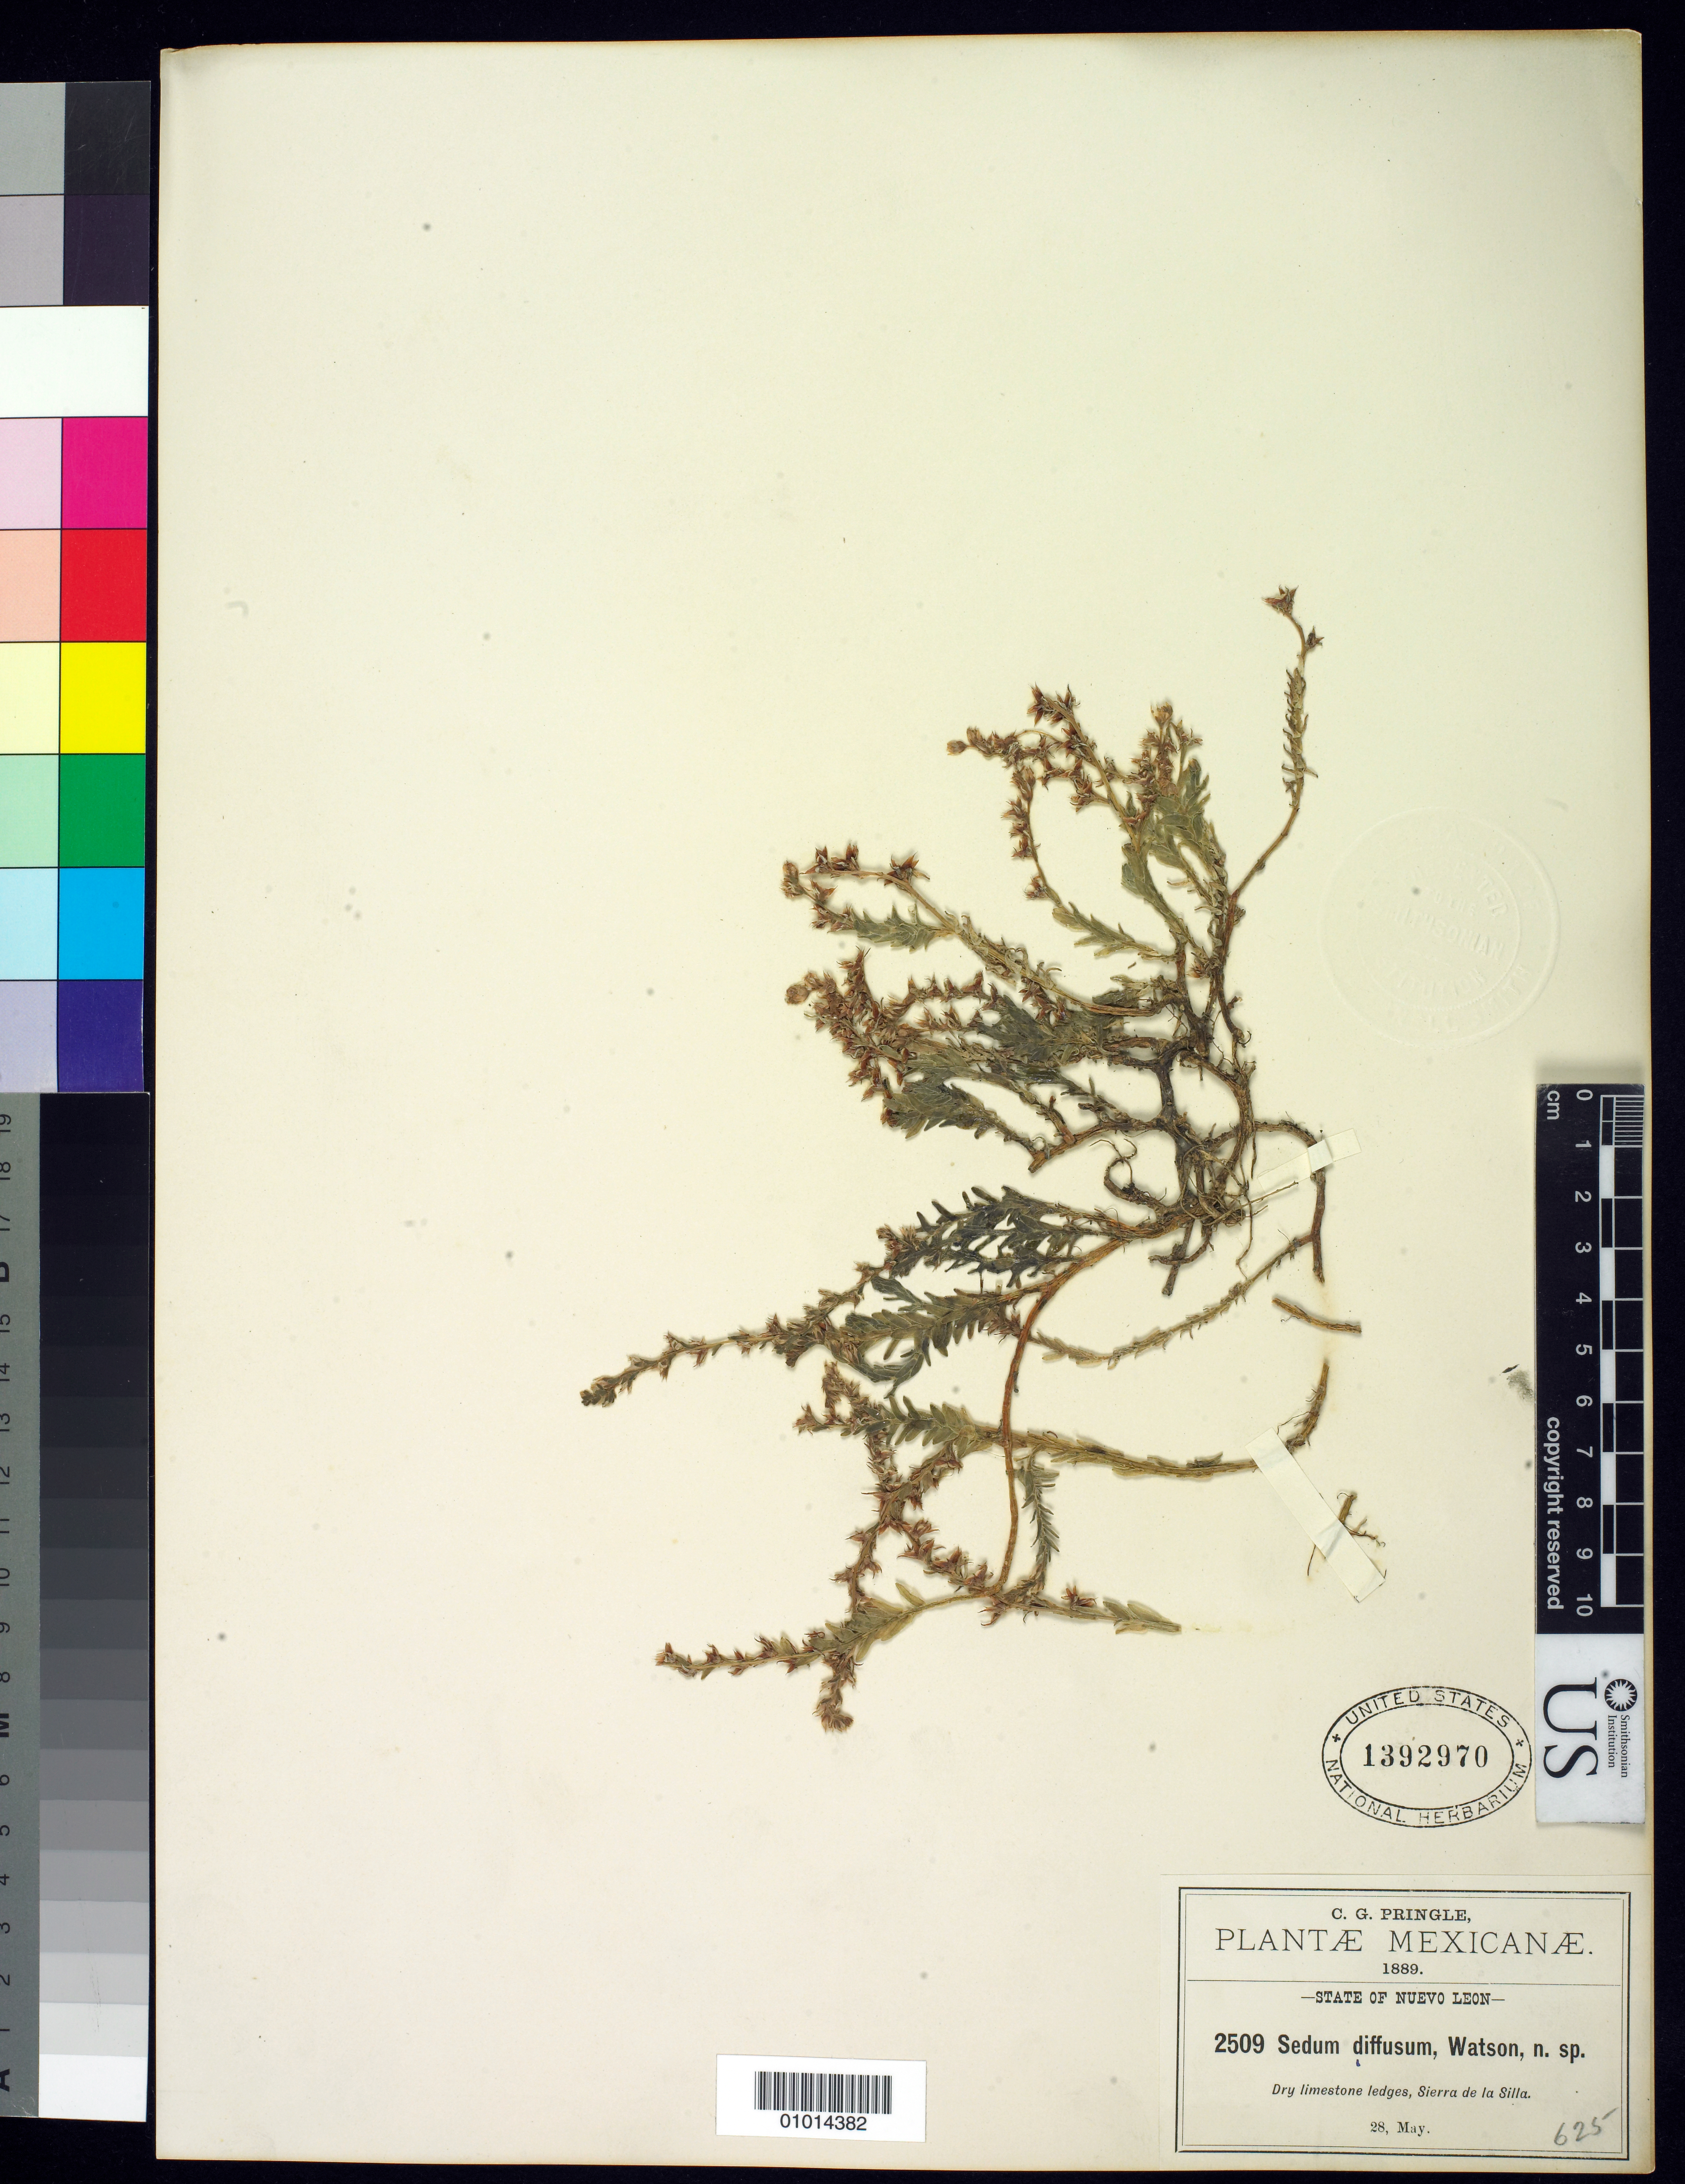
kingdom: Plantae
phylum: Tracheophyta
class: Magnoliopsida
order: Saxifragales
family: Crassulaceae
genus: Sedum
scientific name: Sedum diffusum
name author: S. Watson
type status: Syntype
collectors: C. G. Pringle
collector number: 2509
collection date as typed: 28 May 1889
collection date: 1889-05-28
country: Mexico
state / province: Nuevo León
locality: Sierra de la Silla.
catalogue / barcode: US 1392970